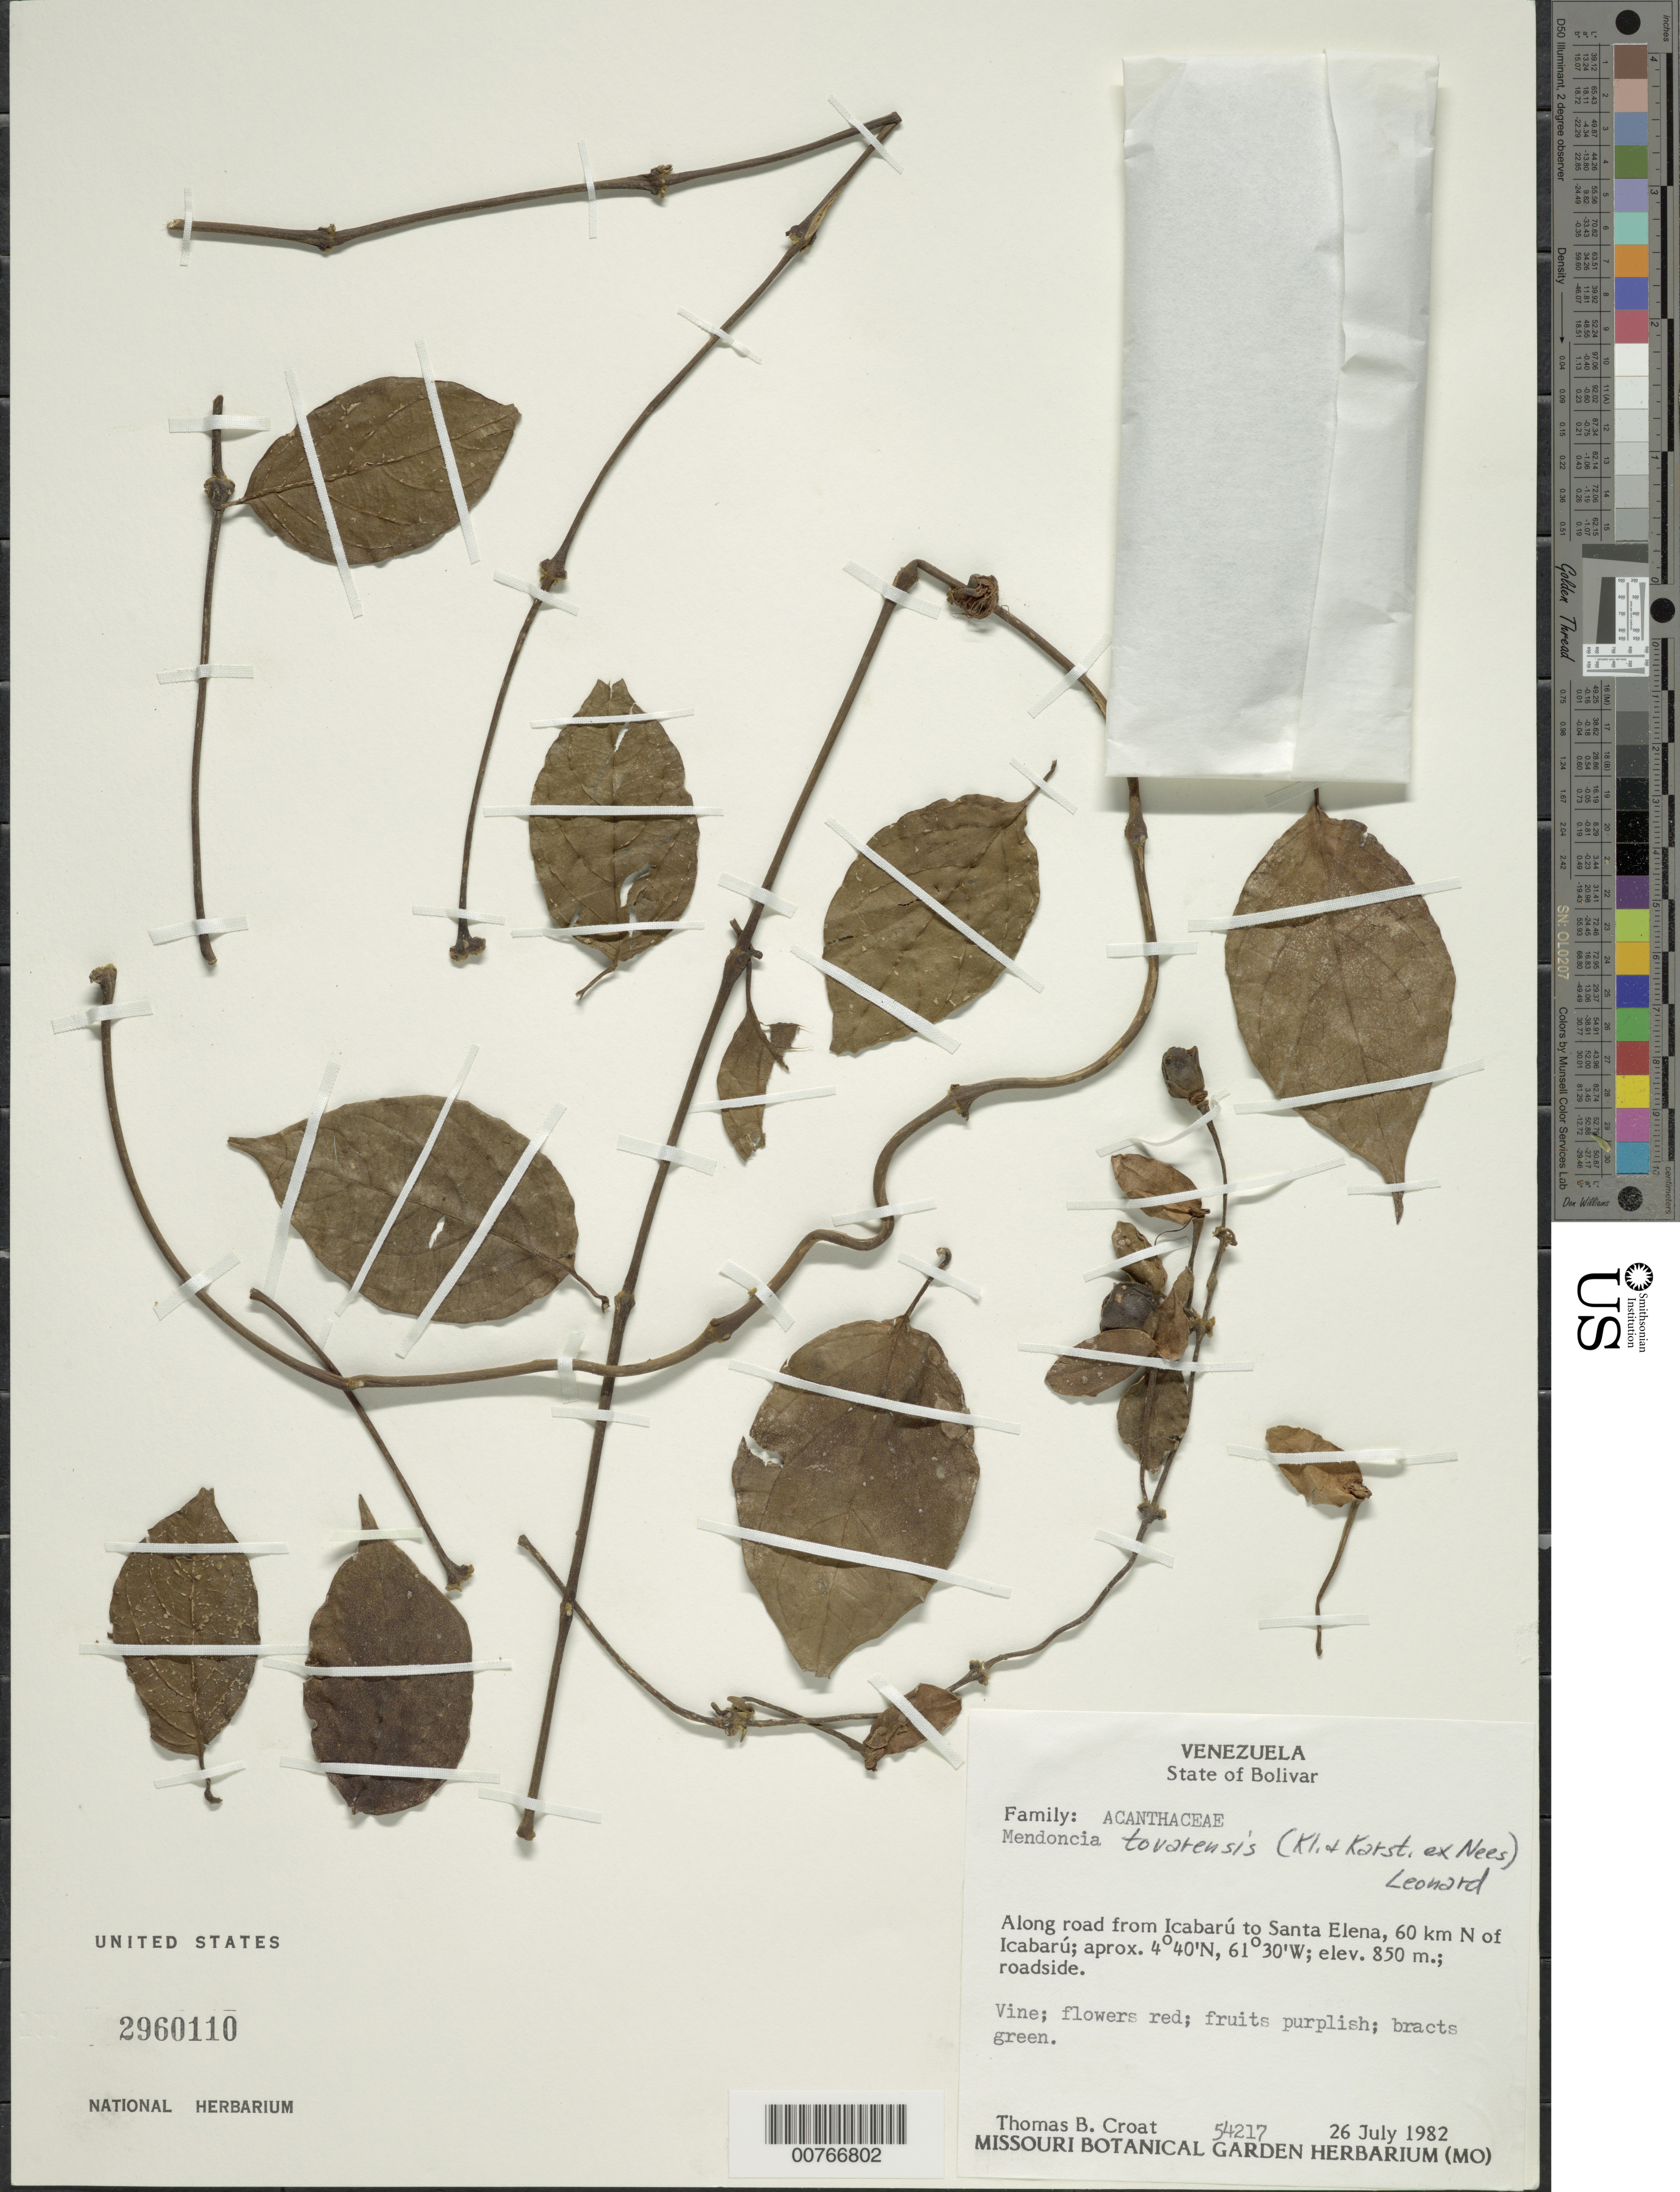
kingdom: Plantae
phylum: Tracheophyta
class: Magnoliopsida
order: Lamiales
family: Acanthaceae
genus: Mendoncia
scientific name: Mendoncia cardonae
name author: Leonard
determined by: Wasshausen, Dieter C., (BOT), Smithsonian Institution - National Museum of Natural History (UNITED STATES)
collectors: T. B. Croat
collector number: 54217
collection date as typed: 26-Jul-82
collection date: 1982-07-26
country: Venezuela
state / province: Bolívar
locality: Icabarú to Santa Elena road, 60 km N of Icabarú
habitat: Roadside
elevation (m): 850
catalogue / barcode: US 2960110